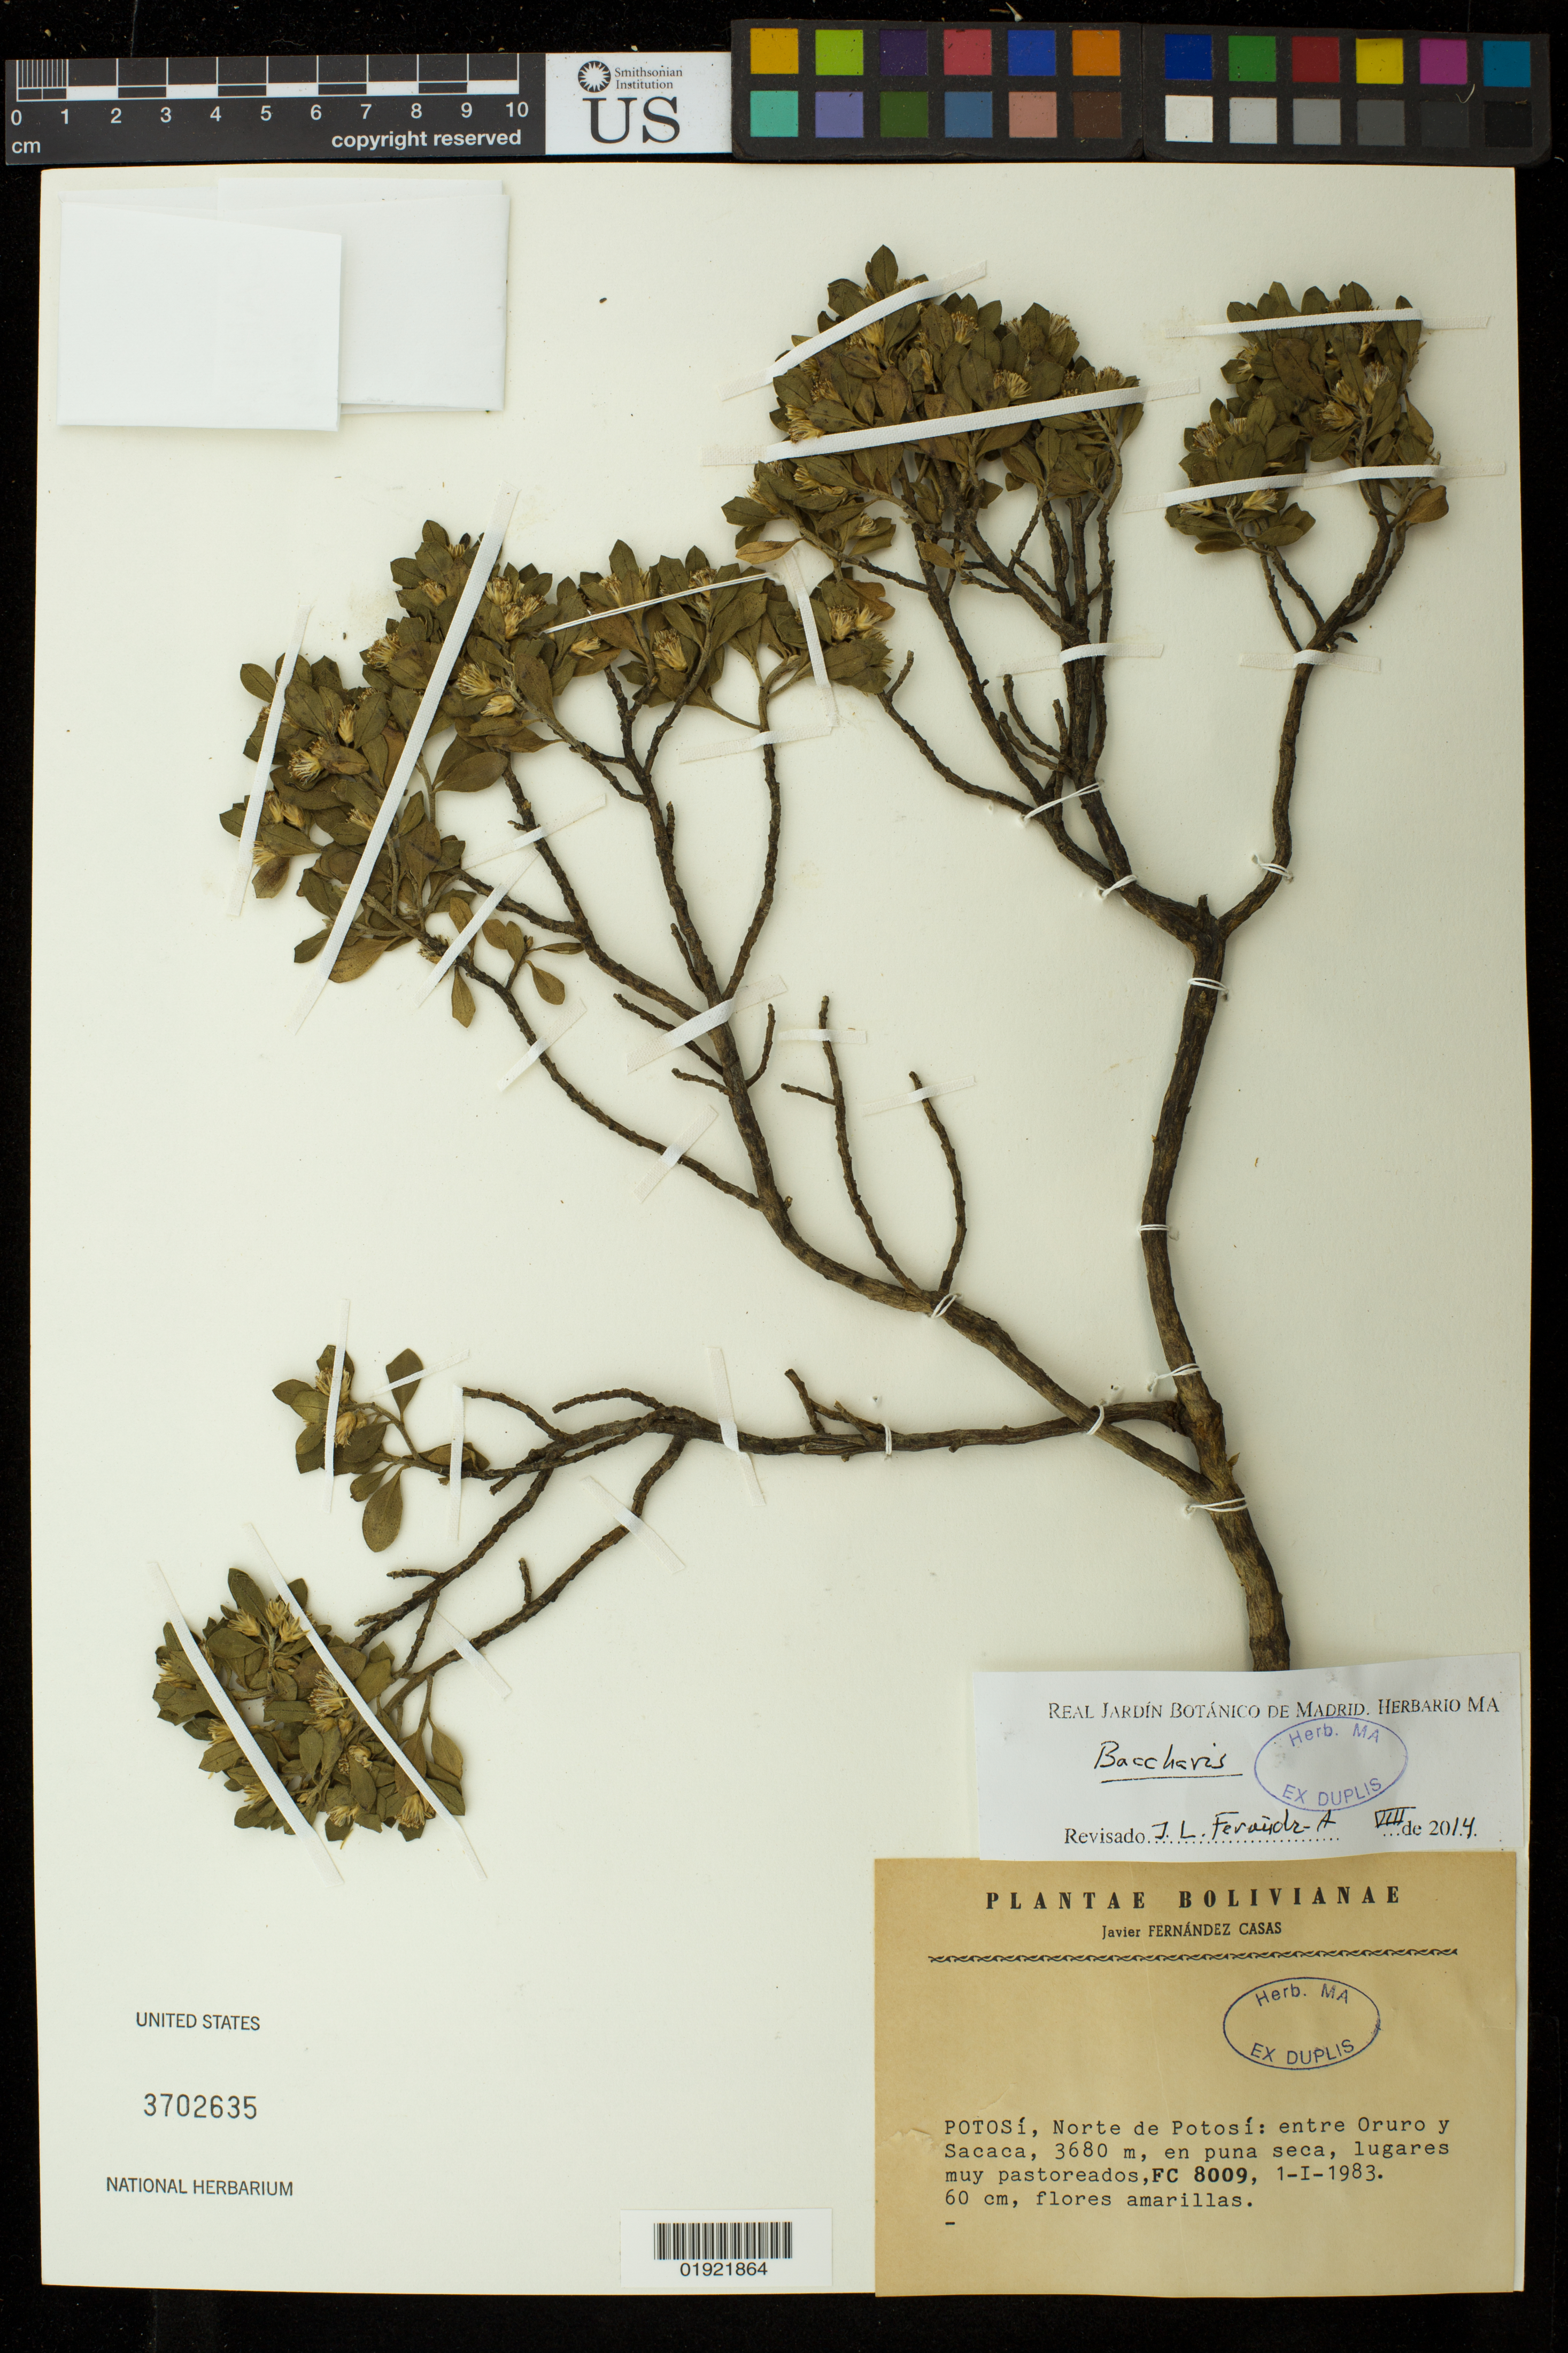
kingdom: Plantae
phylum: Tracheophyta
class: Magnoliopsida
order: Asterales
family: Asteraceae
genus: Baccharis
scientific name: Baccharis sp.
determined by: Fernández-Alonso, J. L.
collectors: F. J. Fernández Casas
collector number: FC 8009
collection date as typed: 1. I. 1983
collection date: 1983-01-01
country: Bolivia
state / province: Potosi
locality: Norte de Potosi: entre Oruro y Sacaca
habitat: en puna seca, lugares muy pastoreados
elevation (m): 3680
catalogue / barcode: US 3702635